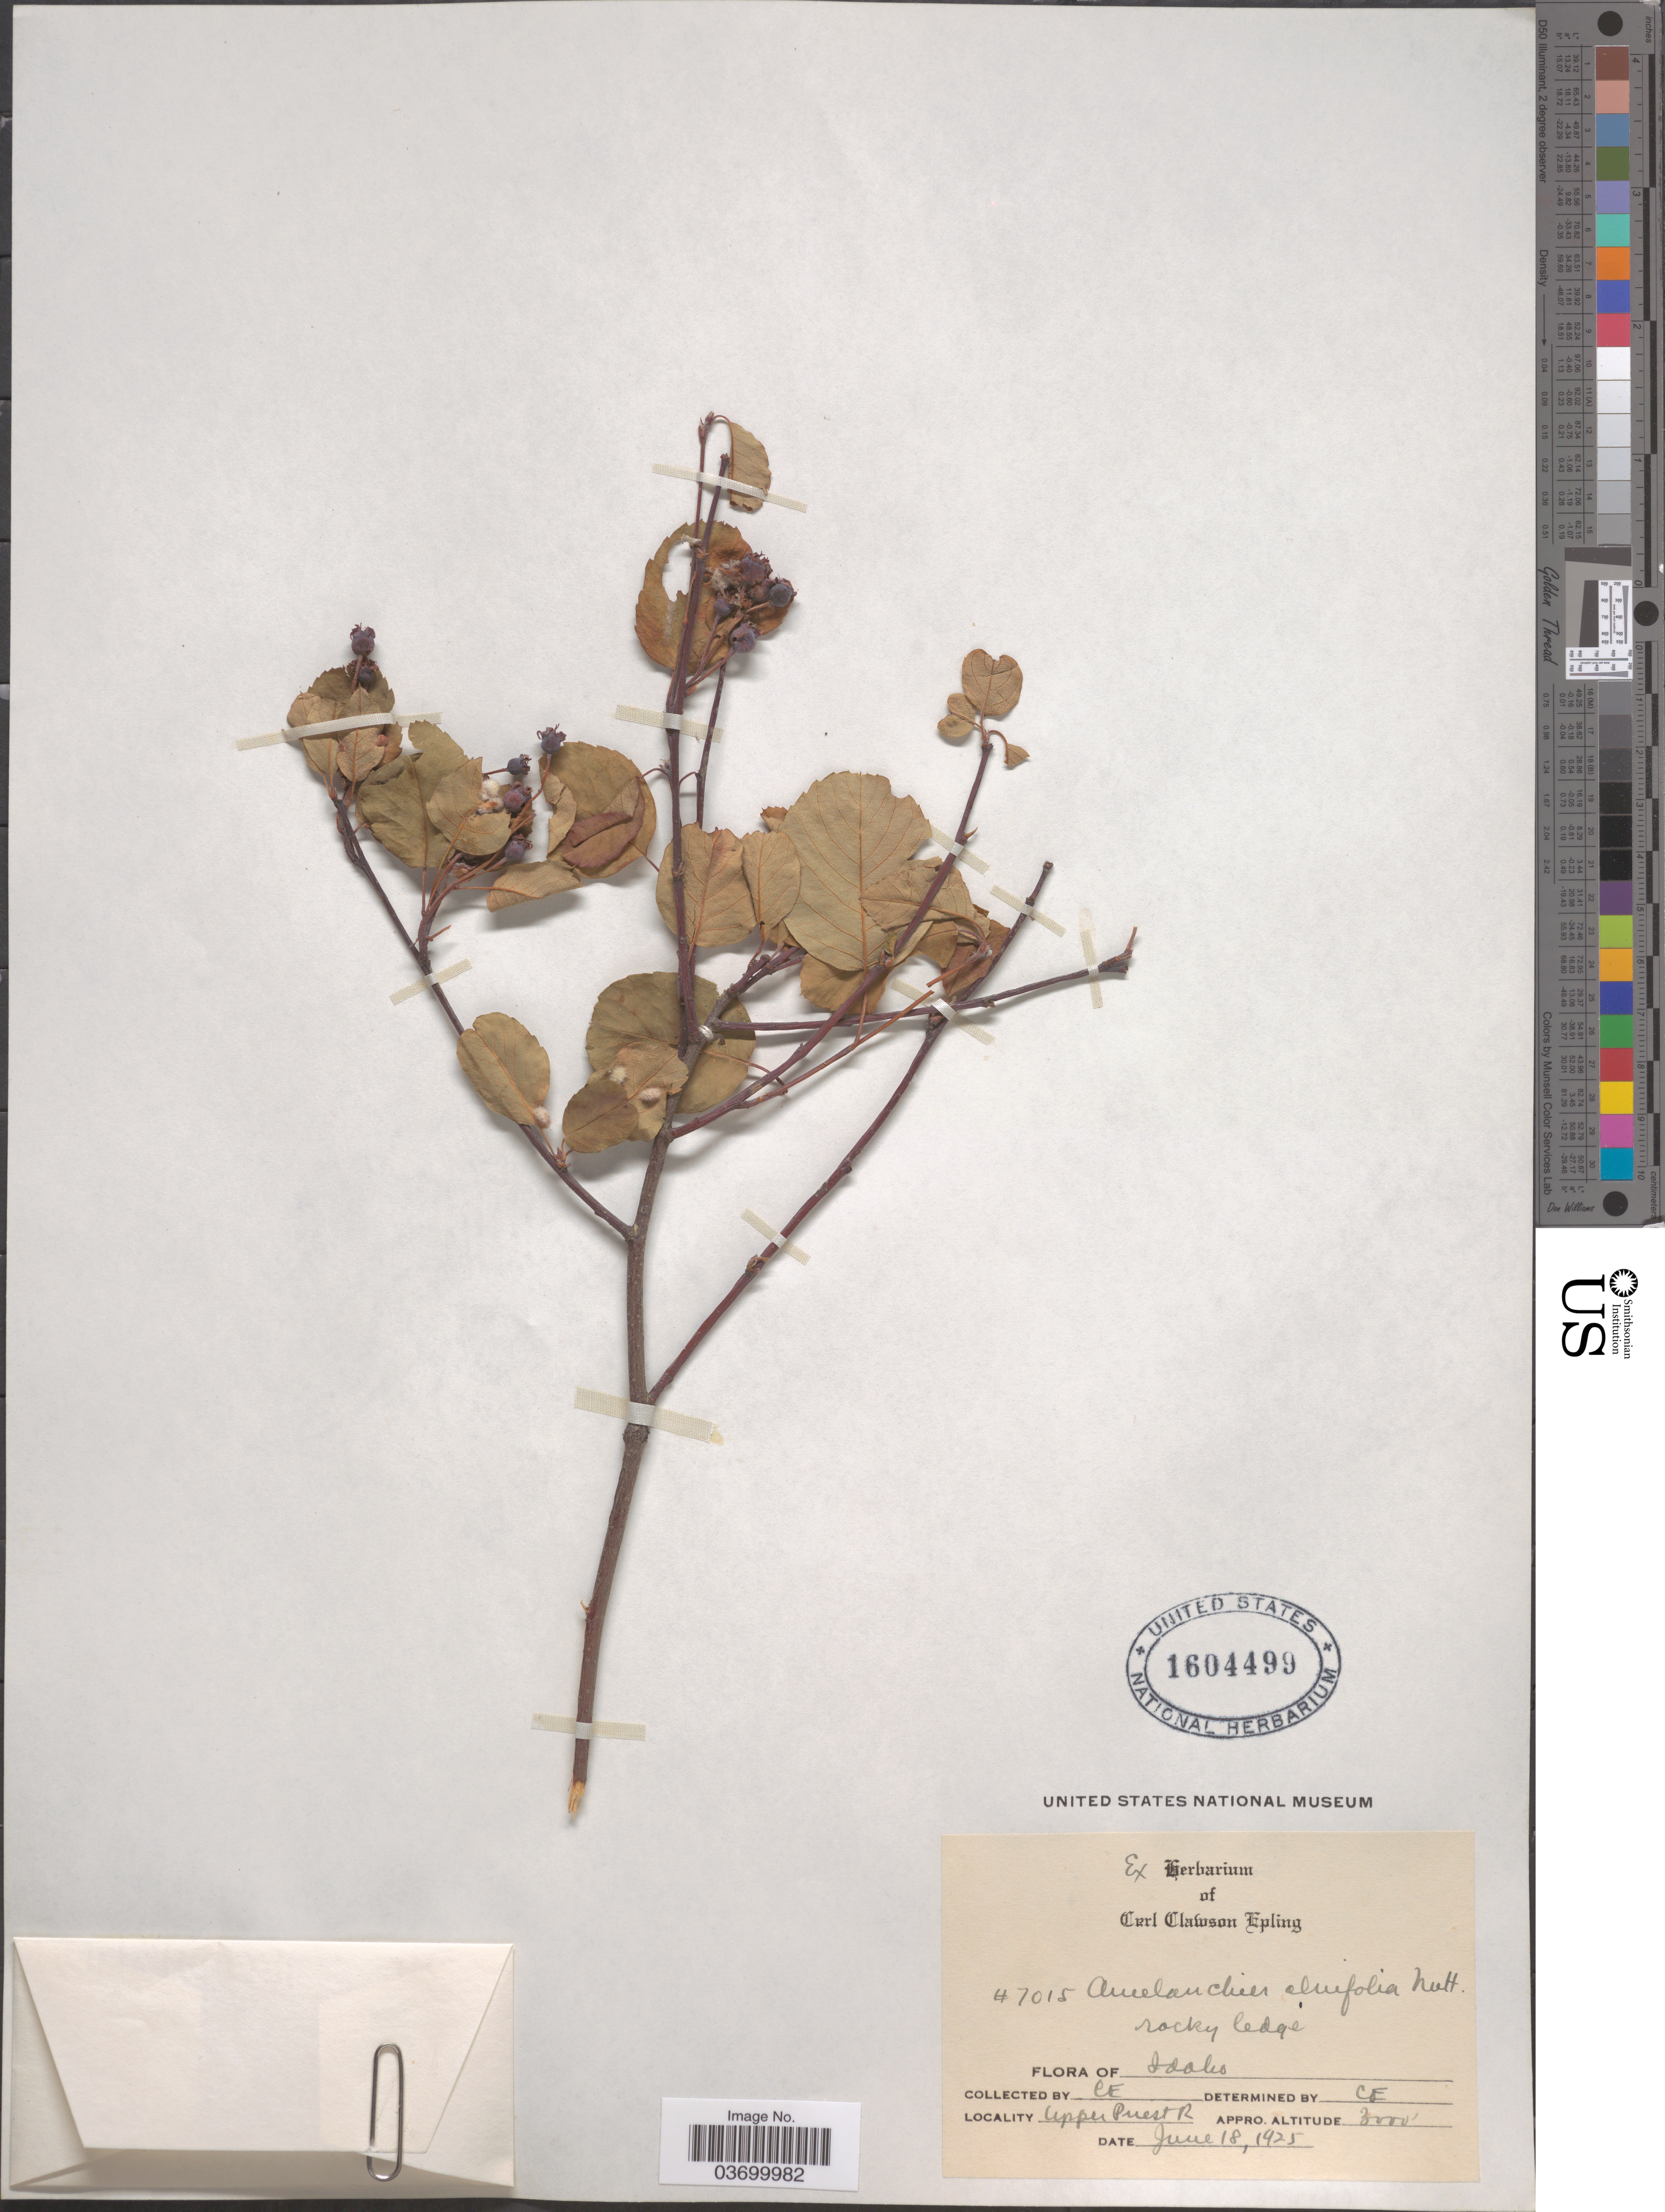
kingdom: Plantae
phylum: Tracheophyta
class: Magnoliopsida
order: Rosales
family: Rosaceae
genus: Amelanchier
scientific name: Amelanchier alnifolia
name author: (Nutt.) Nutt. ex M. Roem.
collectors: C. C. Epling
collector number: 7015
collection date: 1925-06-18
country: United States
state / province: Idaho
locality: Rocky ledge. Upper Priest R.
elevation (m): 914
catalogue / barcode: US 1604499